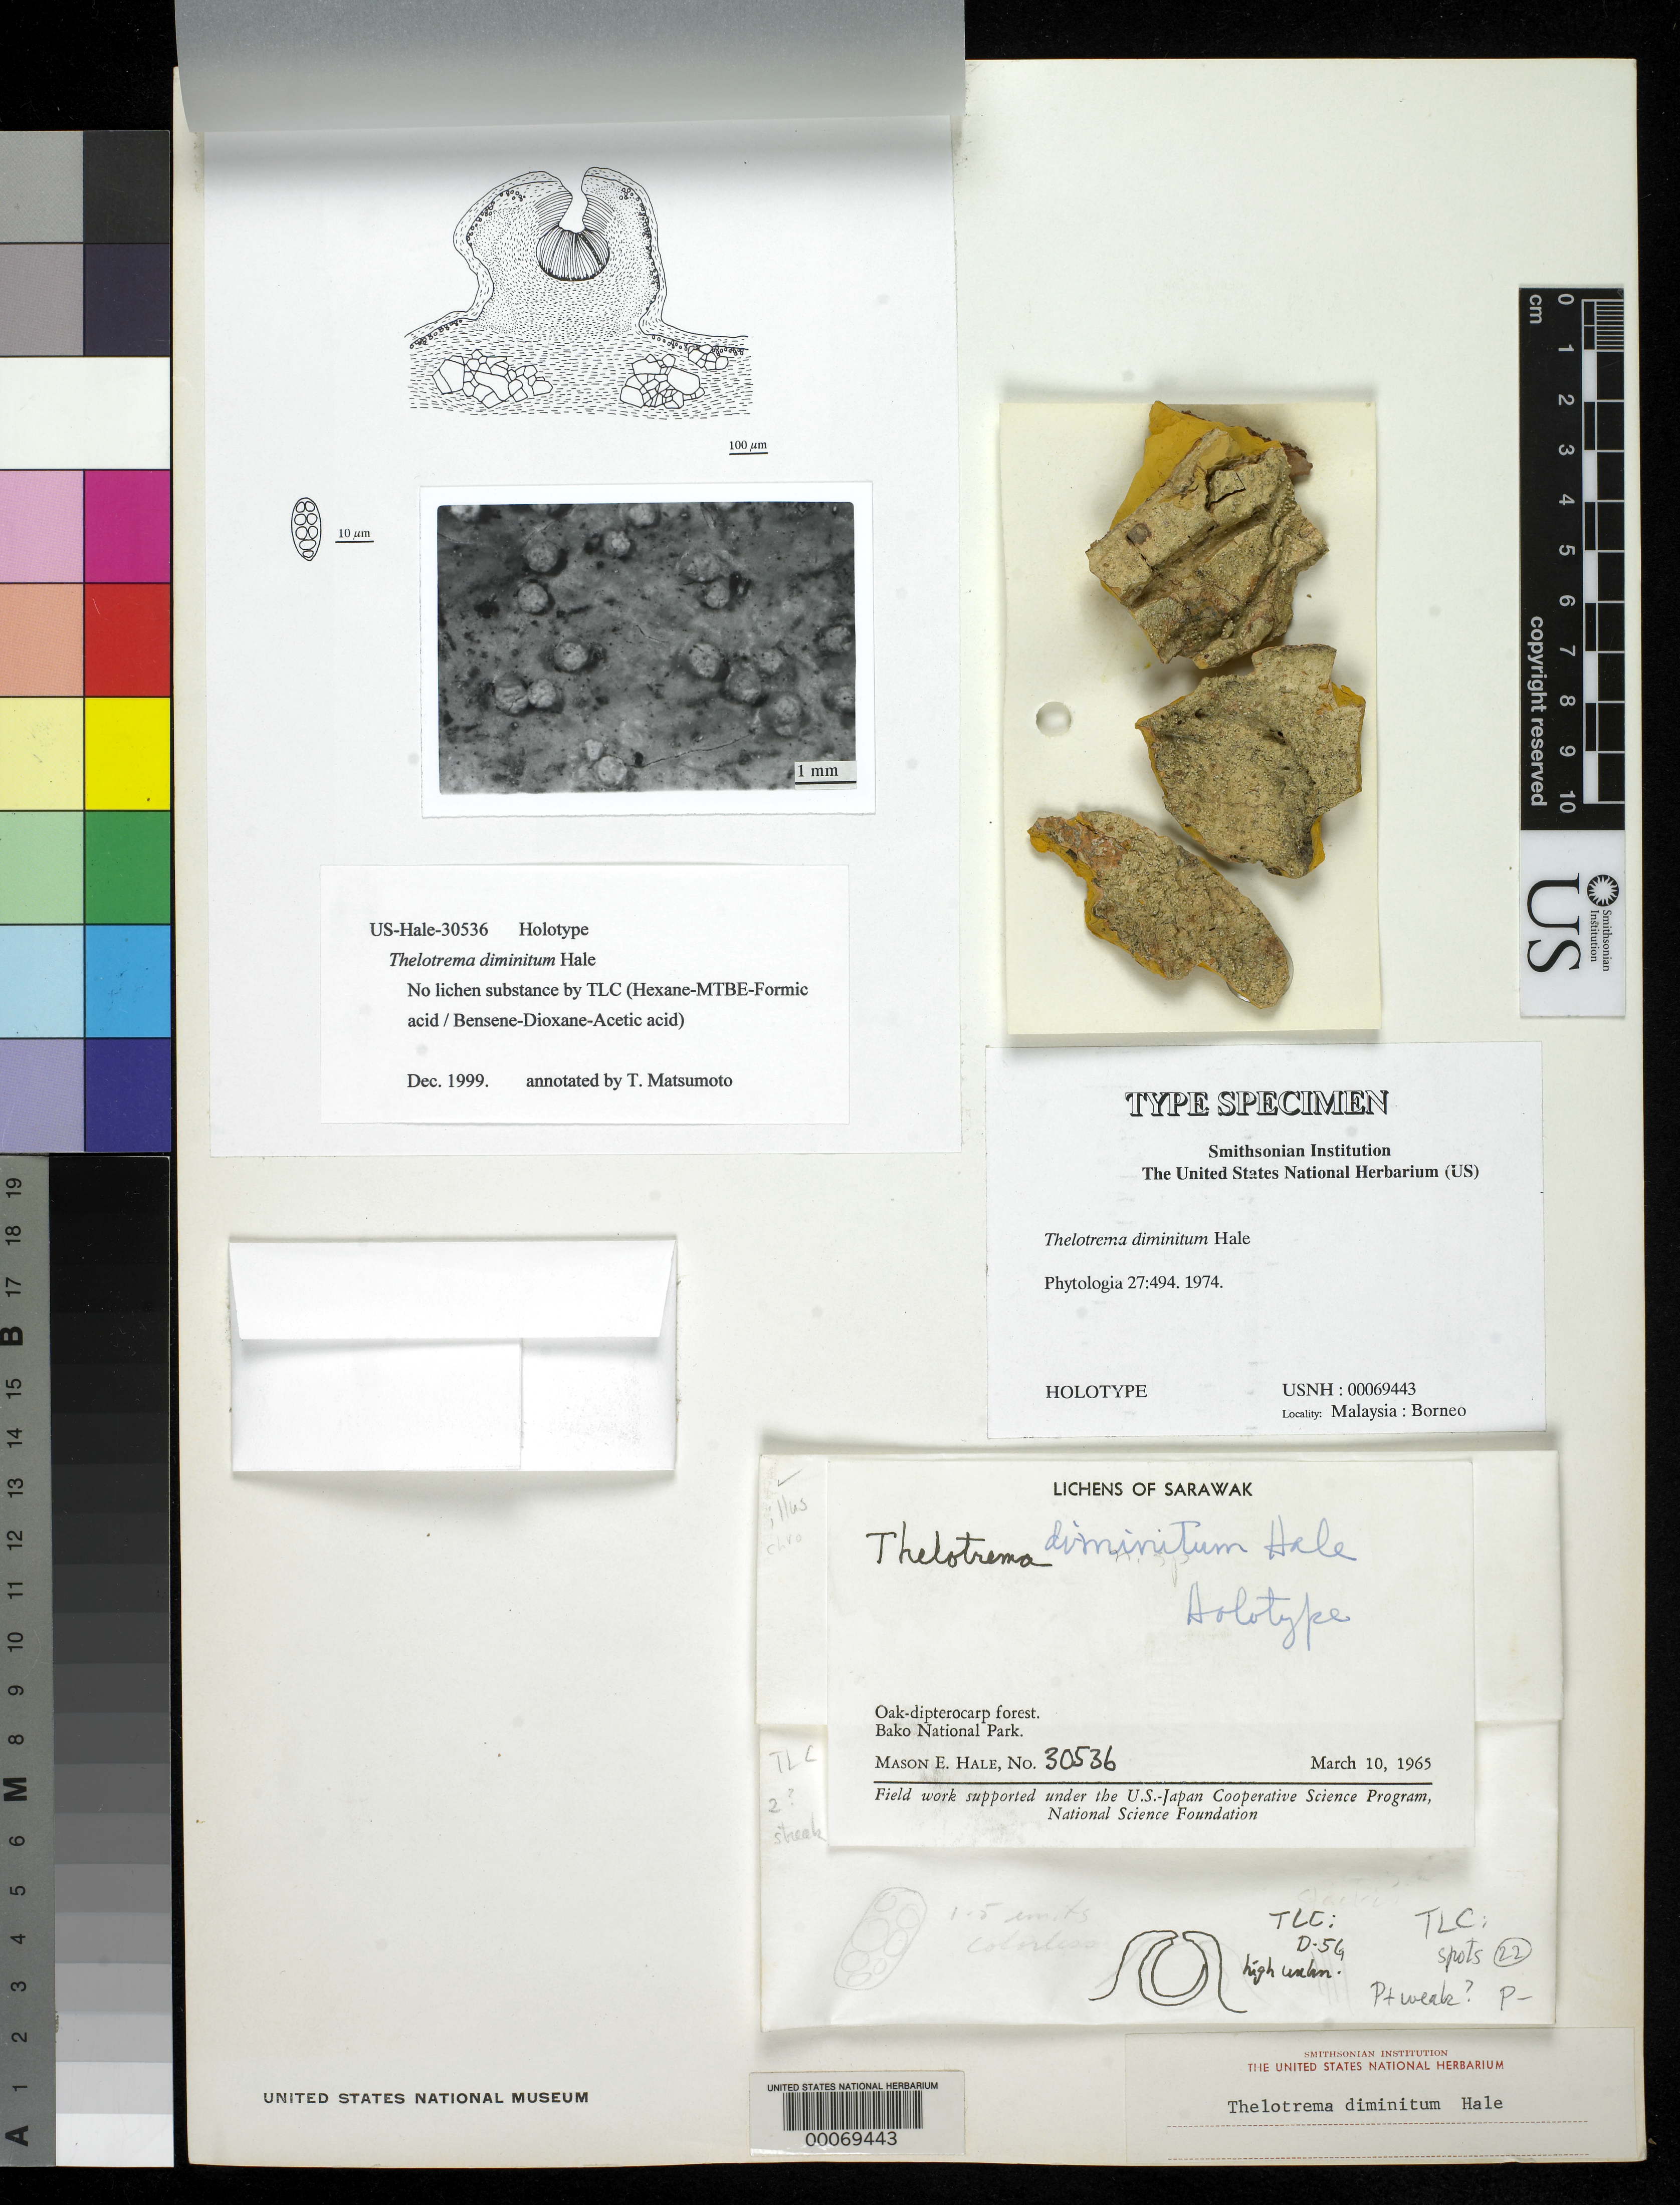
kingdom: Fungi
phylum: Ascomycota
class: Lecanoromycetes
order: Ostropales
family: Graphidaceae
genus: Thelotrema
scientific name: Thelotrema diminitum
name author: Hale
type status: Holotype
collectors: M. Hale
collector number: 30536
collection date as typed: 10 Mar 1965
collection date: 1965-03-10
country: Malaysia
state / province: Sarawak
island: Borneo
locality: Bako Natl. Park.